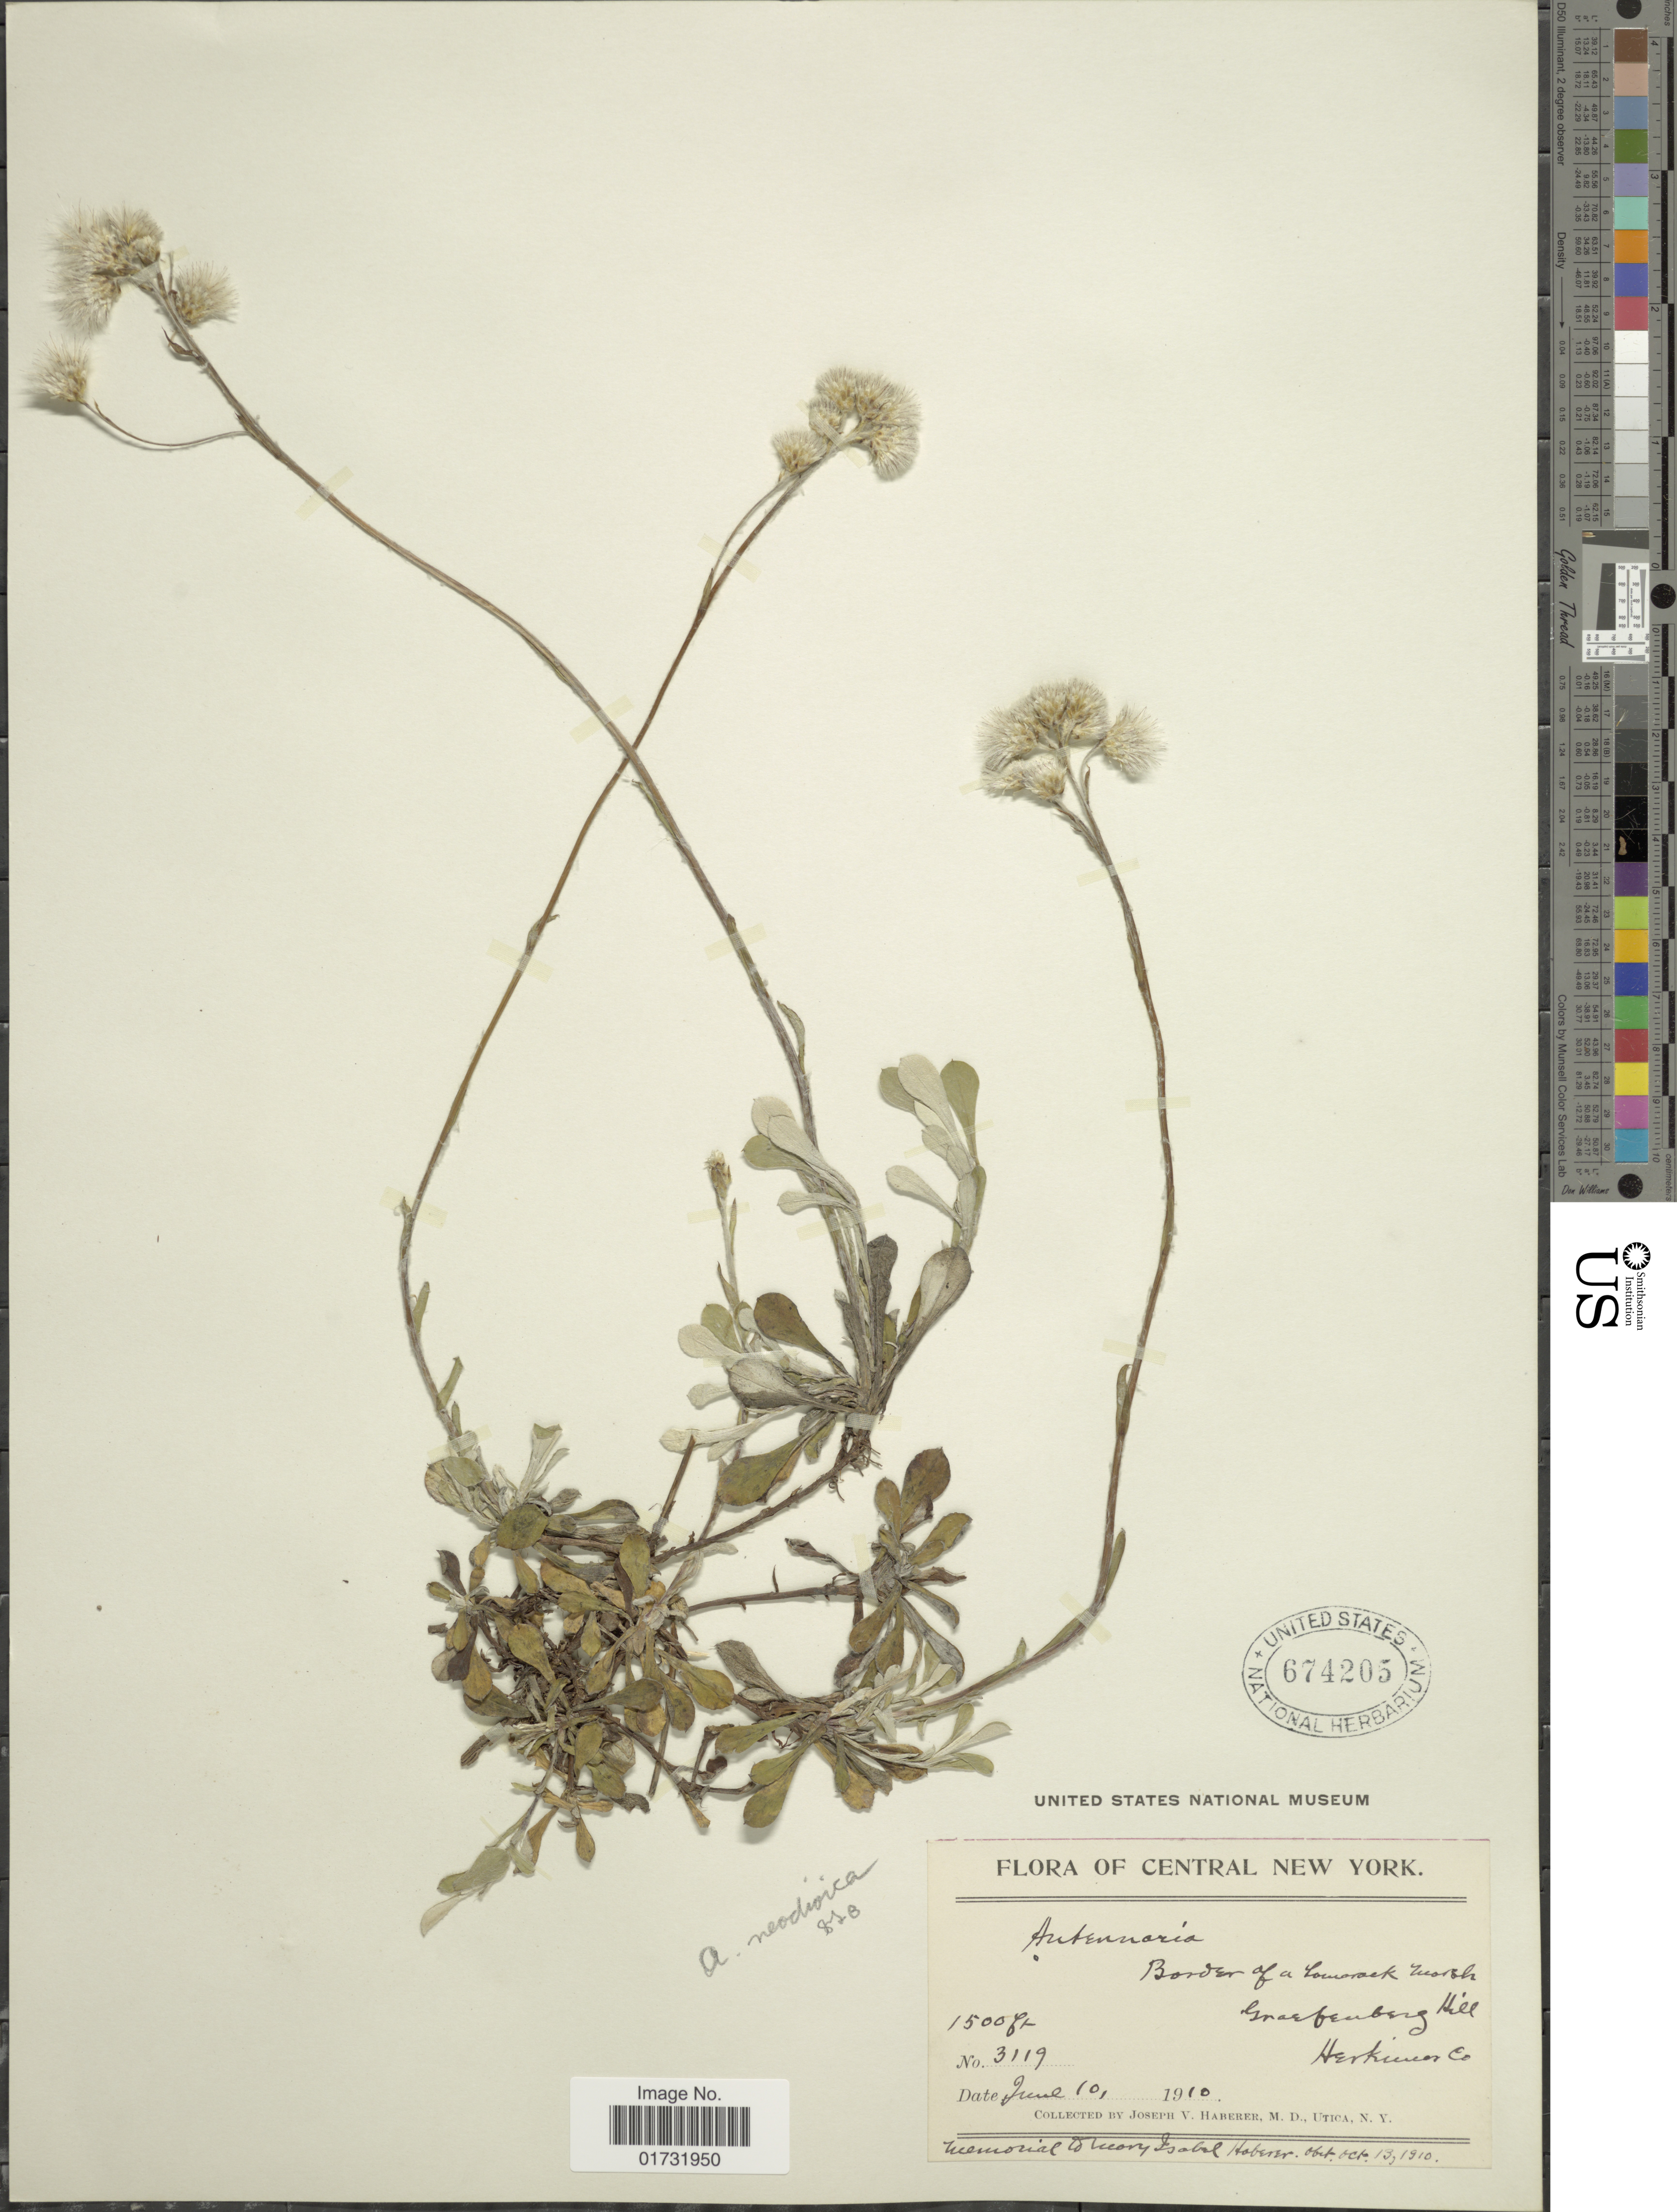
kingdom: Plantae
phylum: Tracheophyta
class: Magnoliopsida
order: Asterales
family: Asteraceae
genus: Antennaria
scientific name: Antennaria neodioica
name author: Greene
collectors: J. V. Haberer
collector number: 3119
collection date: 1910-06-10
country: United States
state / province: New York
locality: Central New York. Grasfenberg Hill. Herkimer Co.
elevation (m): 457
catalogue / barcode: US 674205